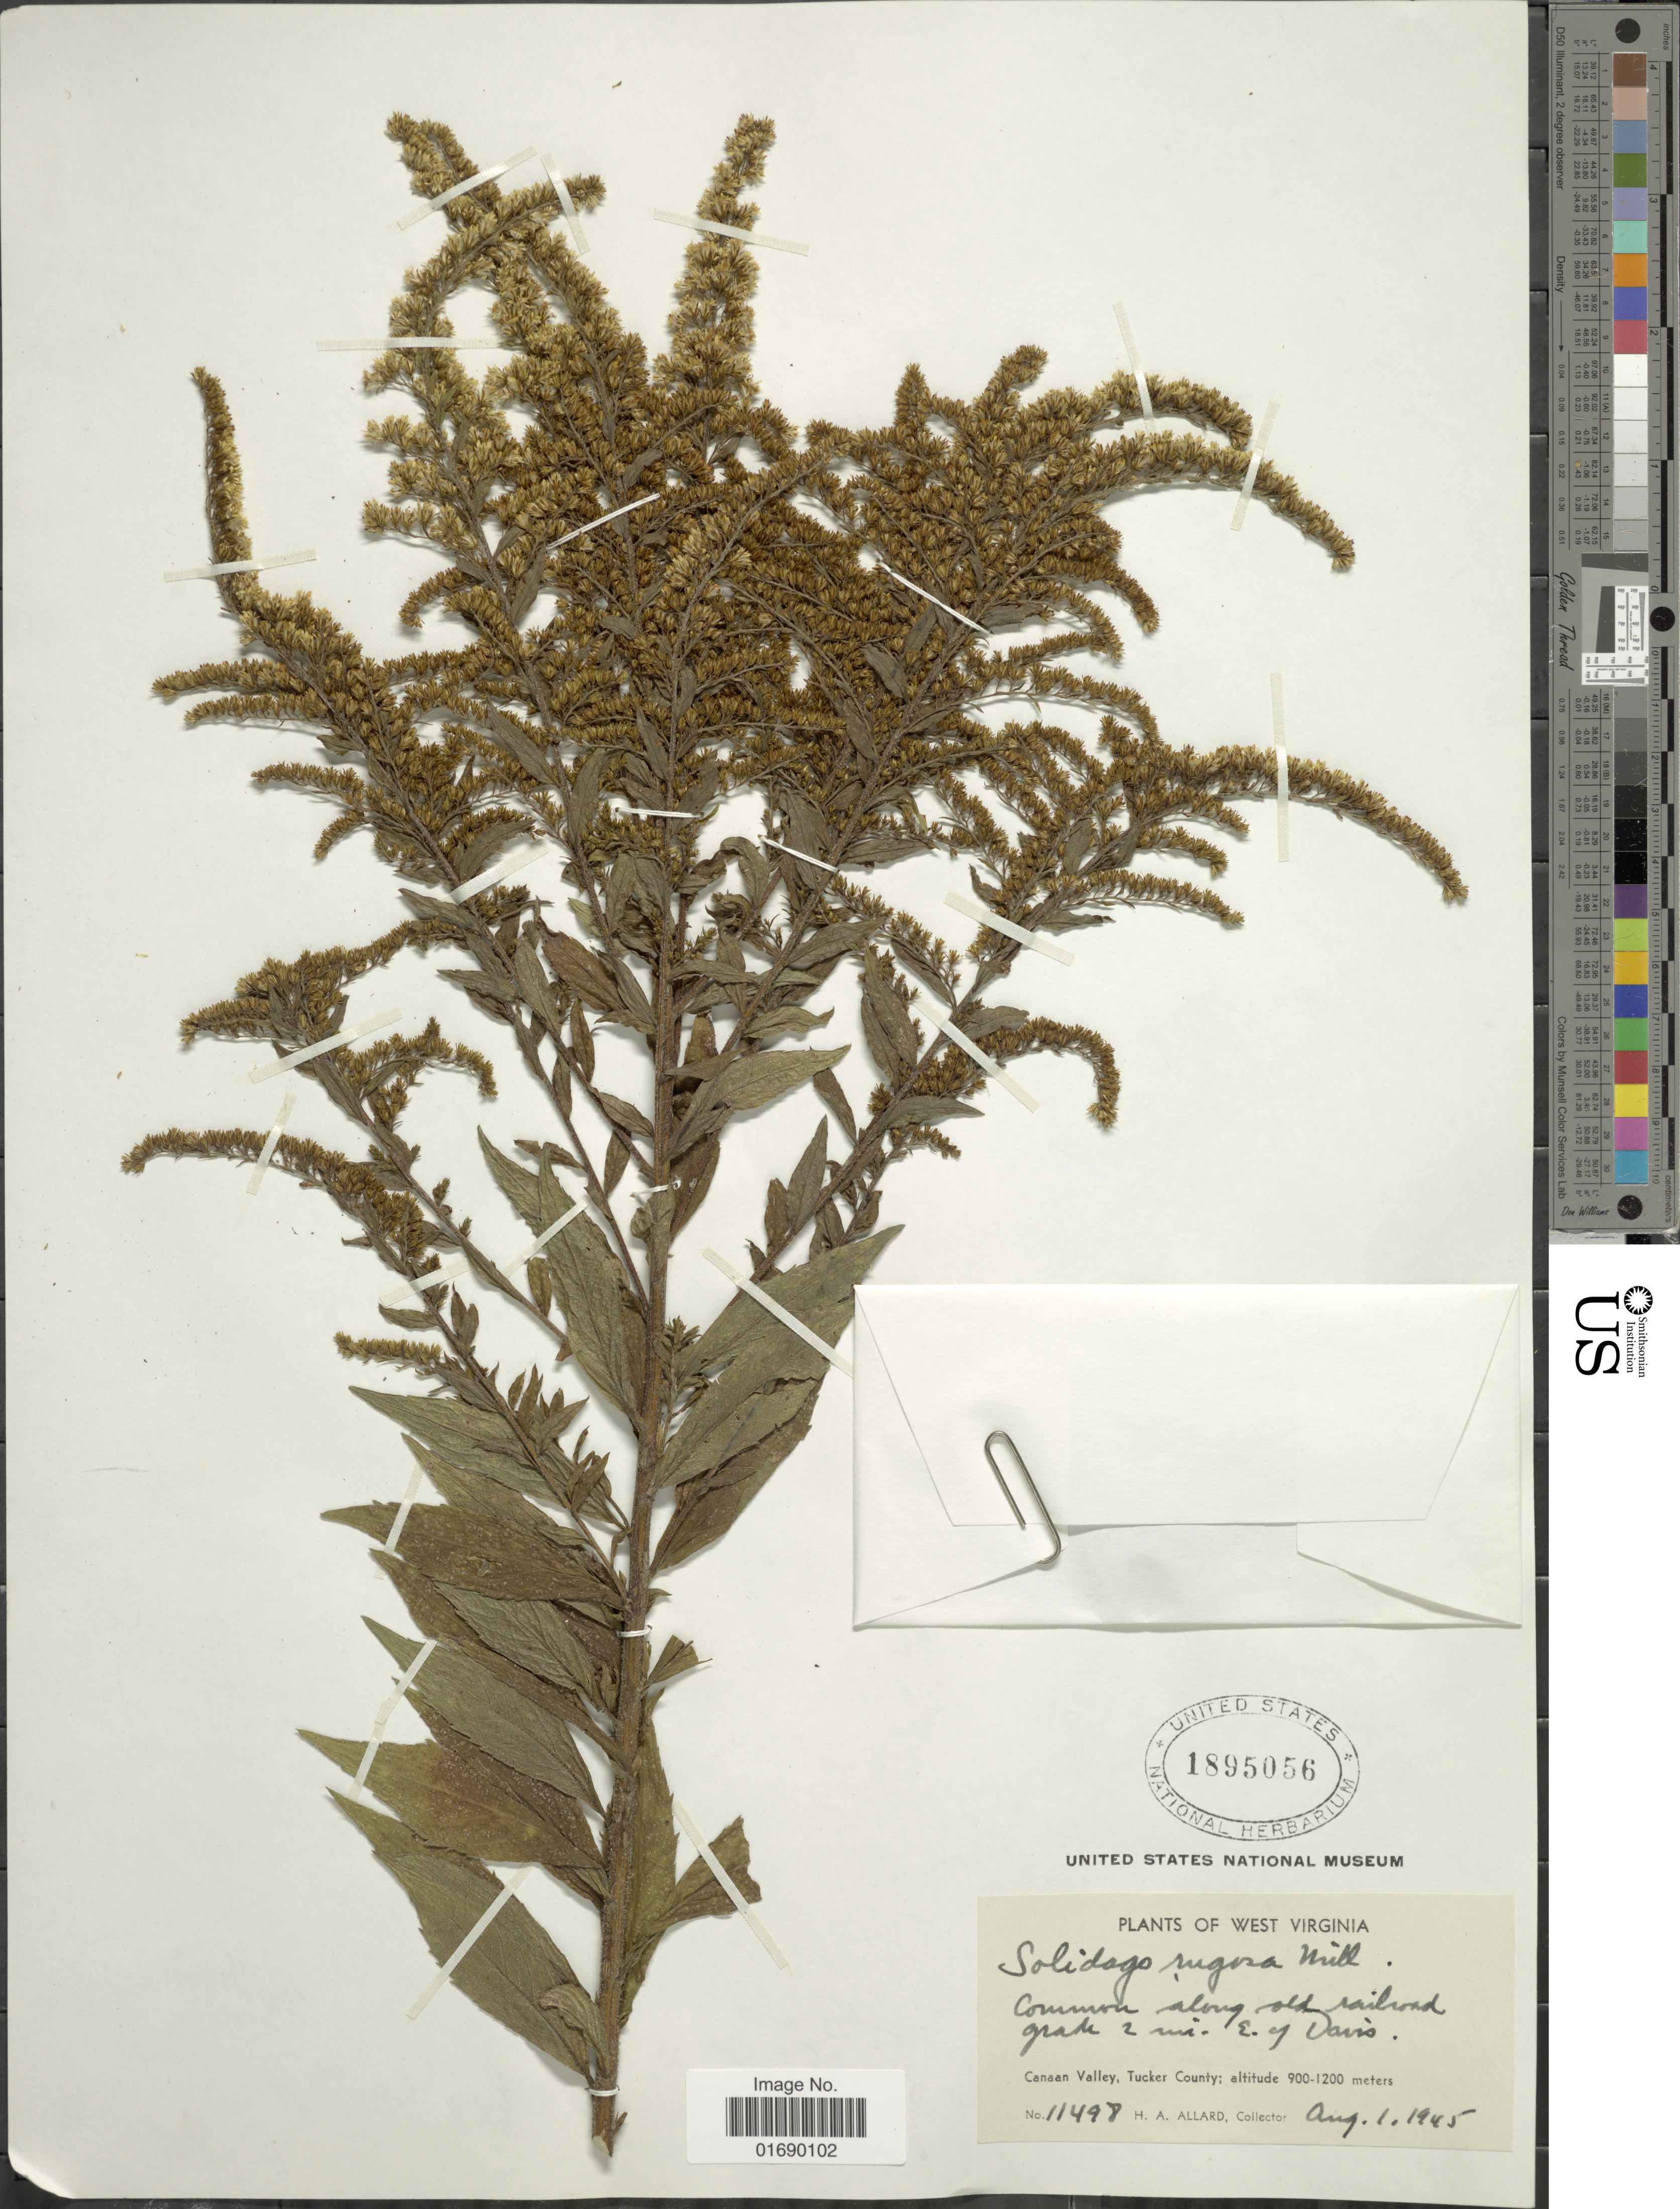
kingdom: Plantae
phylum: Tracheophyta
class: Magnoliopsida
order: Asterales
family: Asteraceae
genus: Solidago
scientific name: Solidago rugosa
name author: Mill.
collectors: H. A. Allard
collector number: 11498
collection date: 1945-08-01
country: United States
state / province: West Virginia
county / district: Tucker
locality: Common along old railroad grade 2 mi E of Davis, Canaan Valley, Tucker County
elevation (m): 900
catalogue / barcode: US 1895056